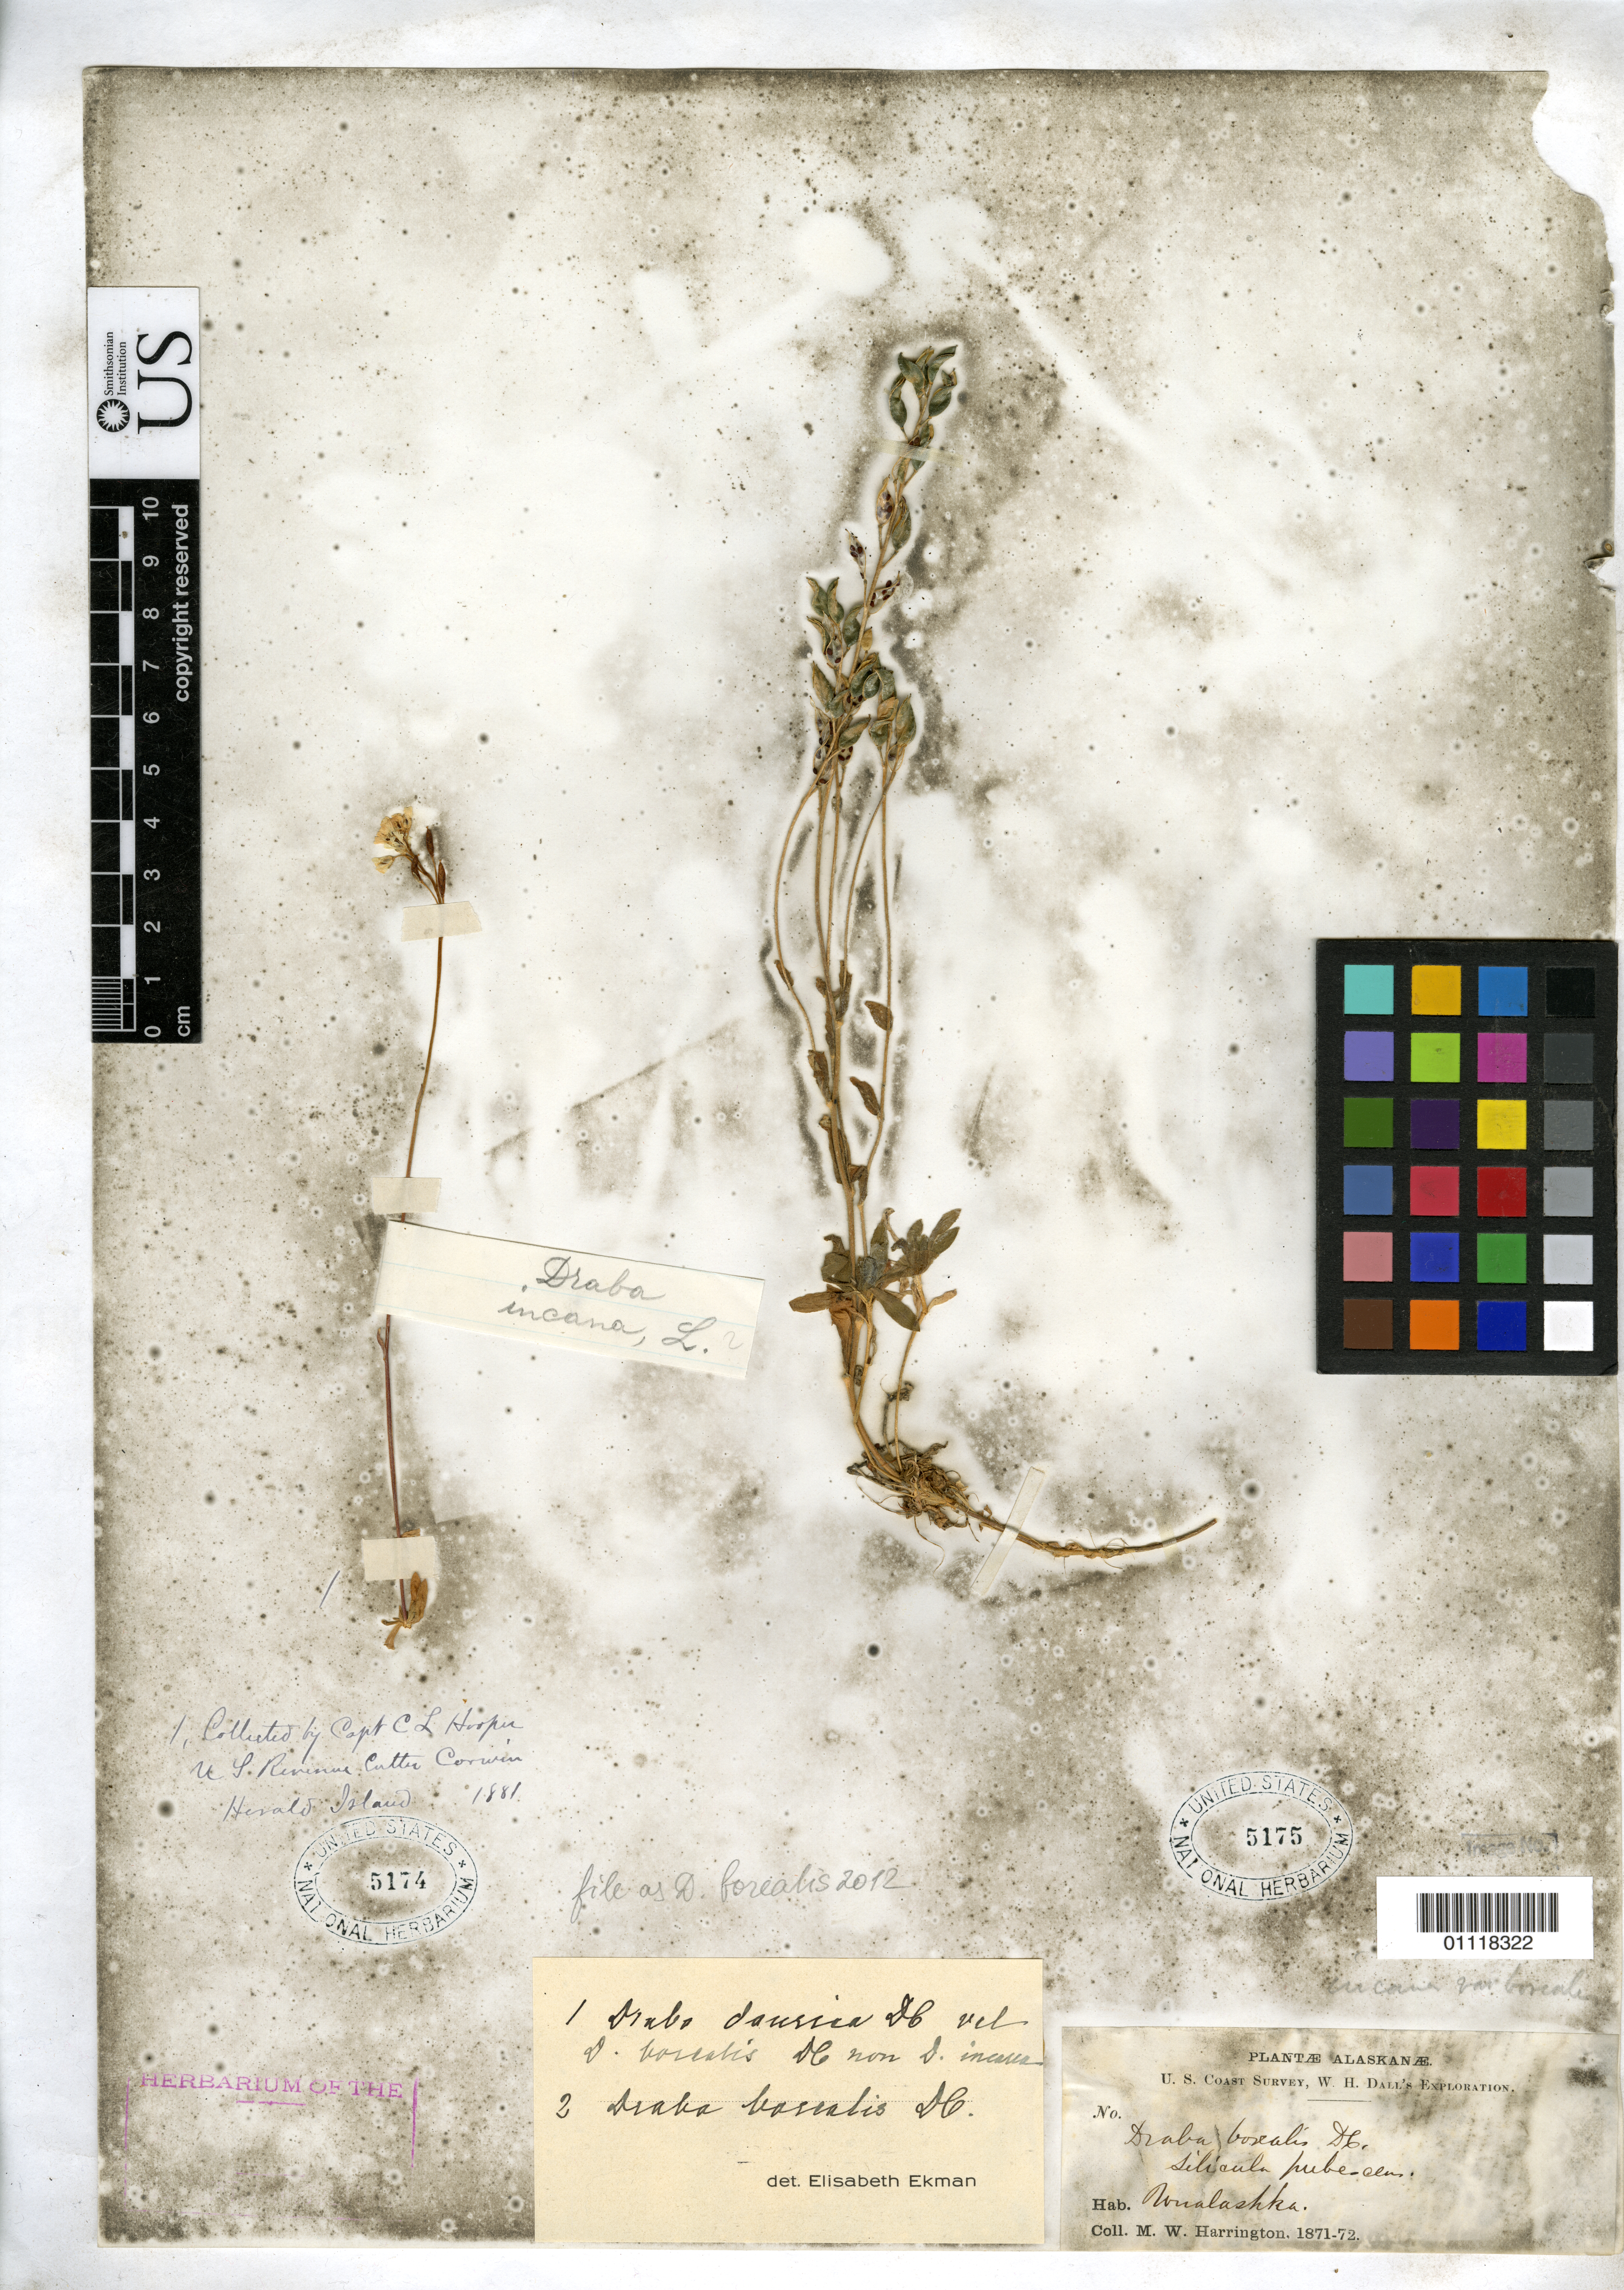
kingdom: Plantae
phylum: Tracheophyta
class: Magnoliopsida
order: Brassicales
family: Brassicaceae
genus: Draba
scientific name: Draba borealis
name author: DC.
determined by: Ekman, E. L.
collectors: M. W. Harrington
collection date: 1871/1872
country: United States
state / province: Alaska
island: Unalaska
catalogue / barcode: US 5175-2